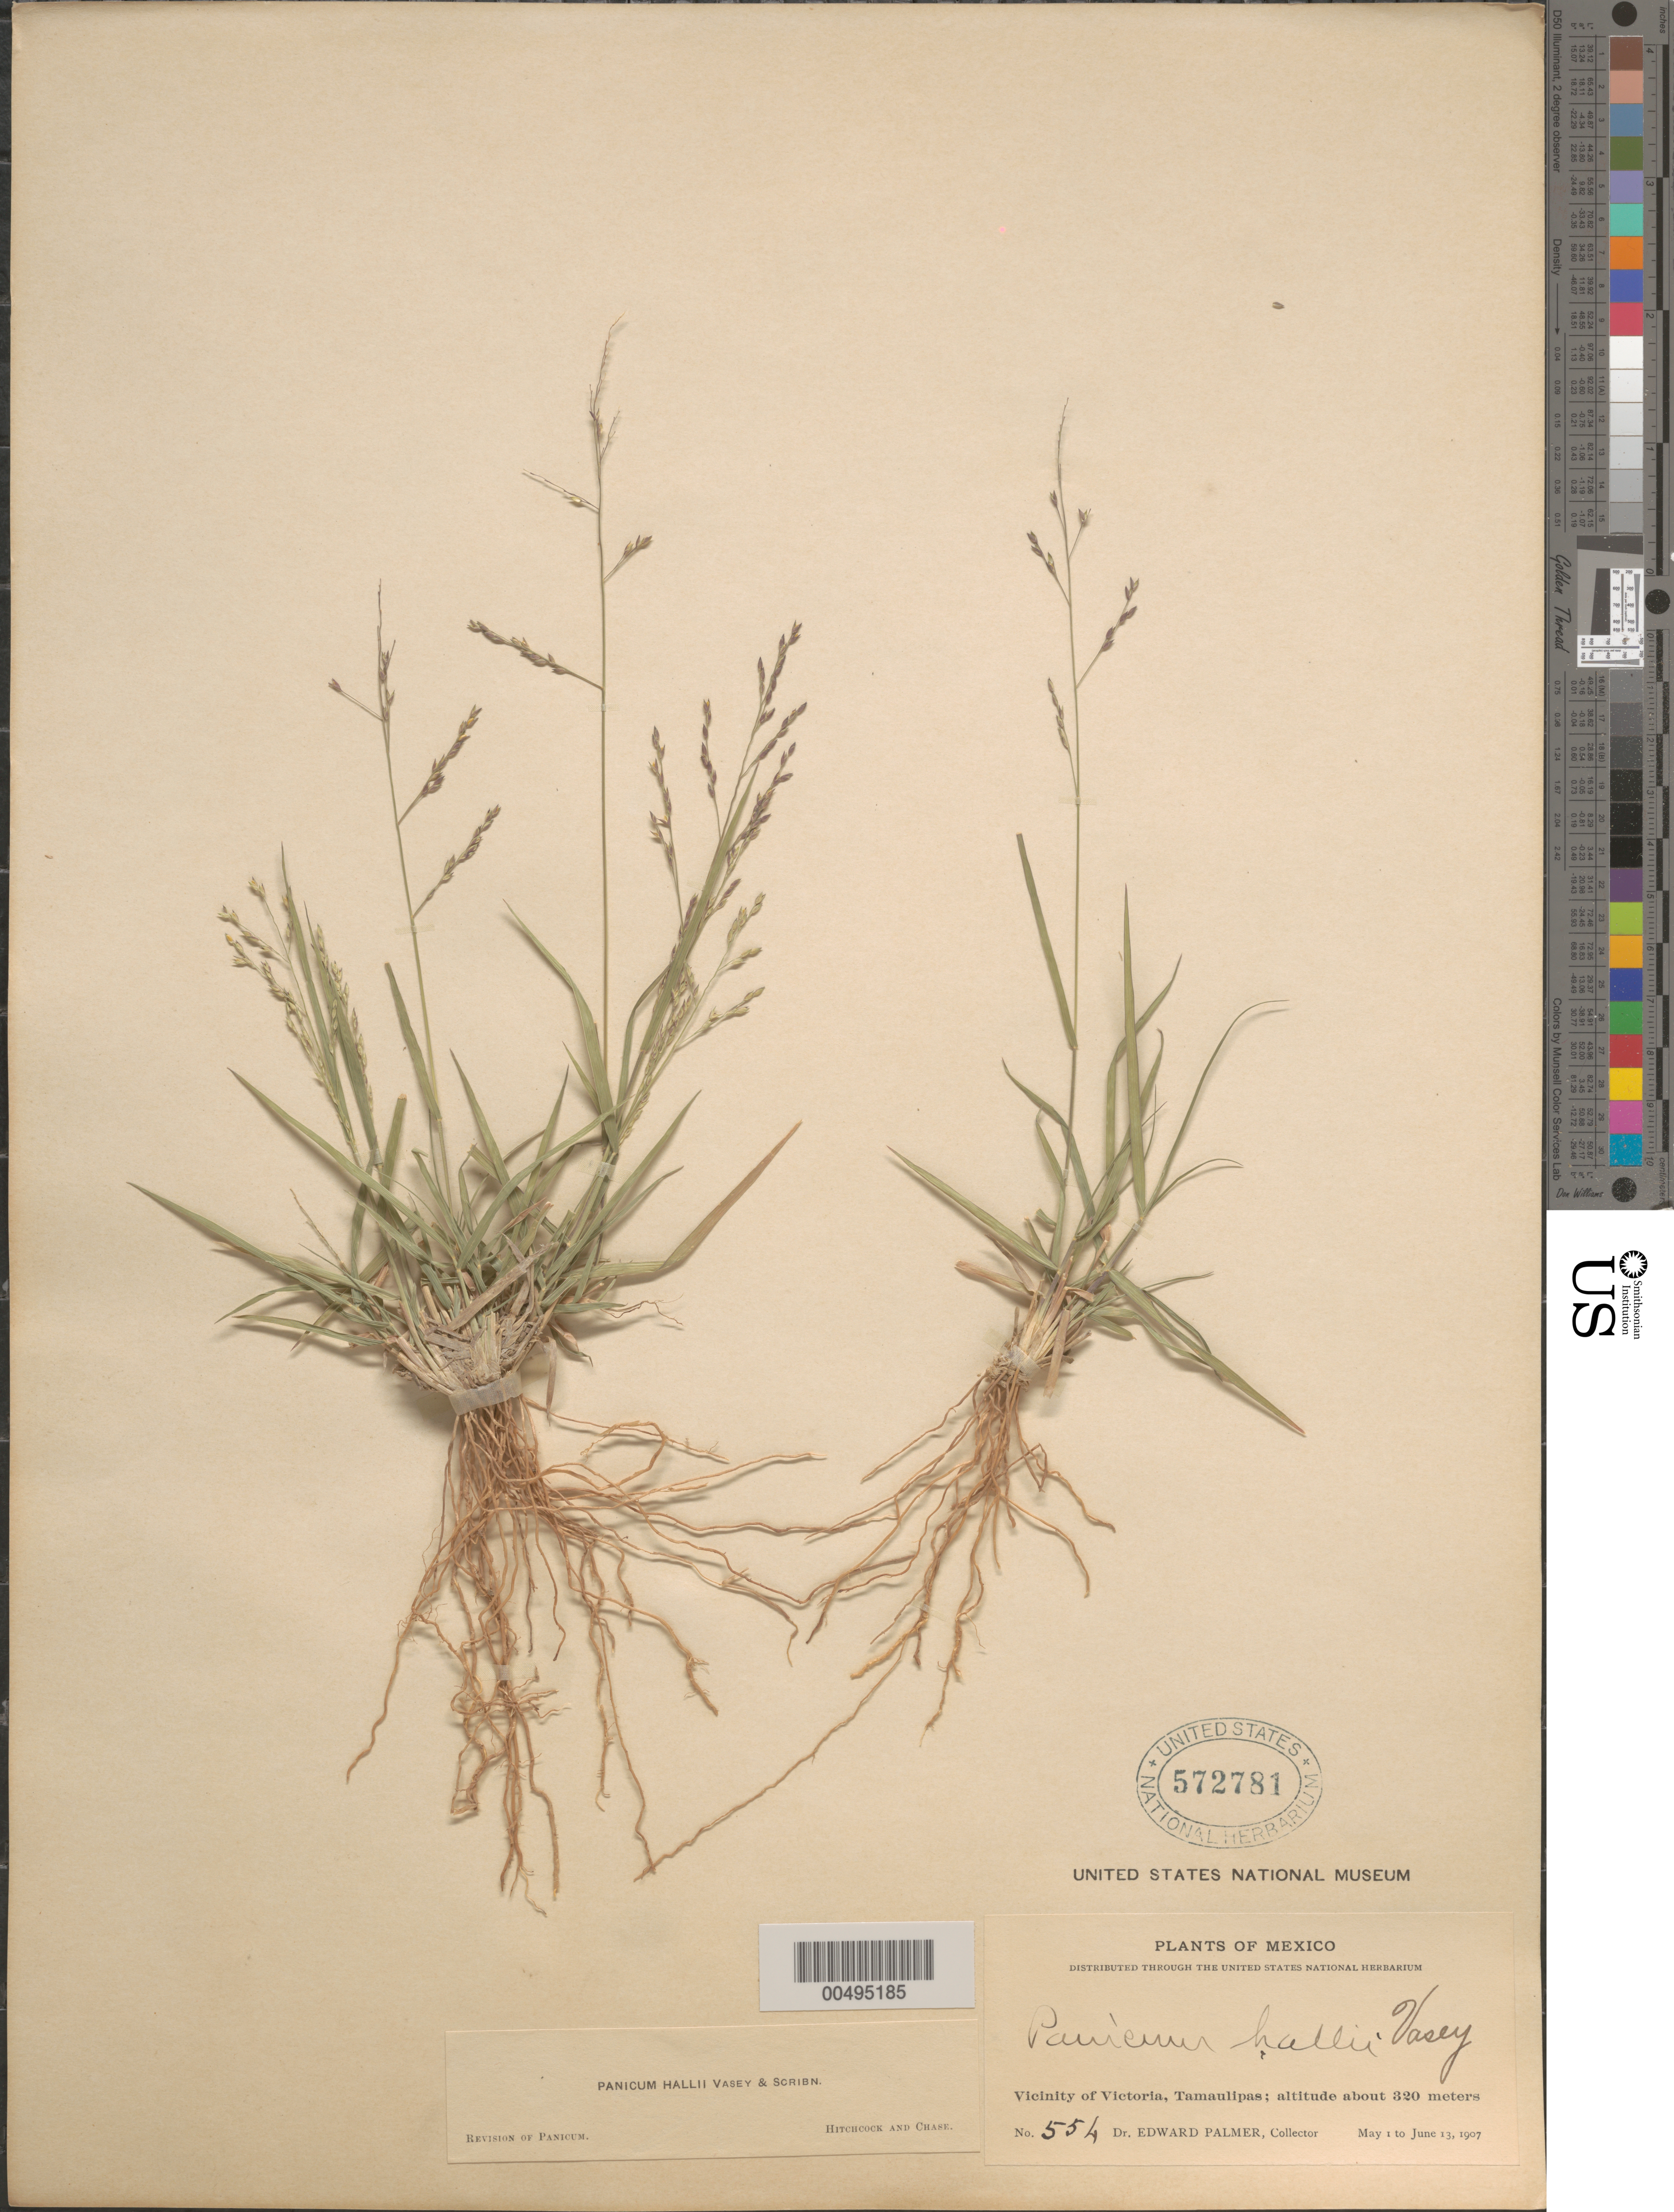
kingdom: Plantae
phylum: Tracheophyta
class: Liliopsida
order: Poales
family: Poaceae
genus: Panicum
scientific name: Panicum hallii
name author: Vasey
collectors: E. Palmer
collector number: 554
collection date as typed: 1 May 1907 to 13 Jun 1907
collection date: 1907-05-01/1907-06-13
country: Mexico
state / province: Tamaulipas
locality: Vicinity of Victoria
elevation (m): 320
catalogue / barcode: US 572781